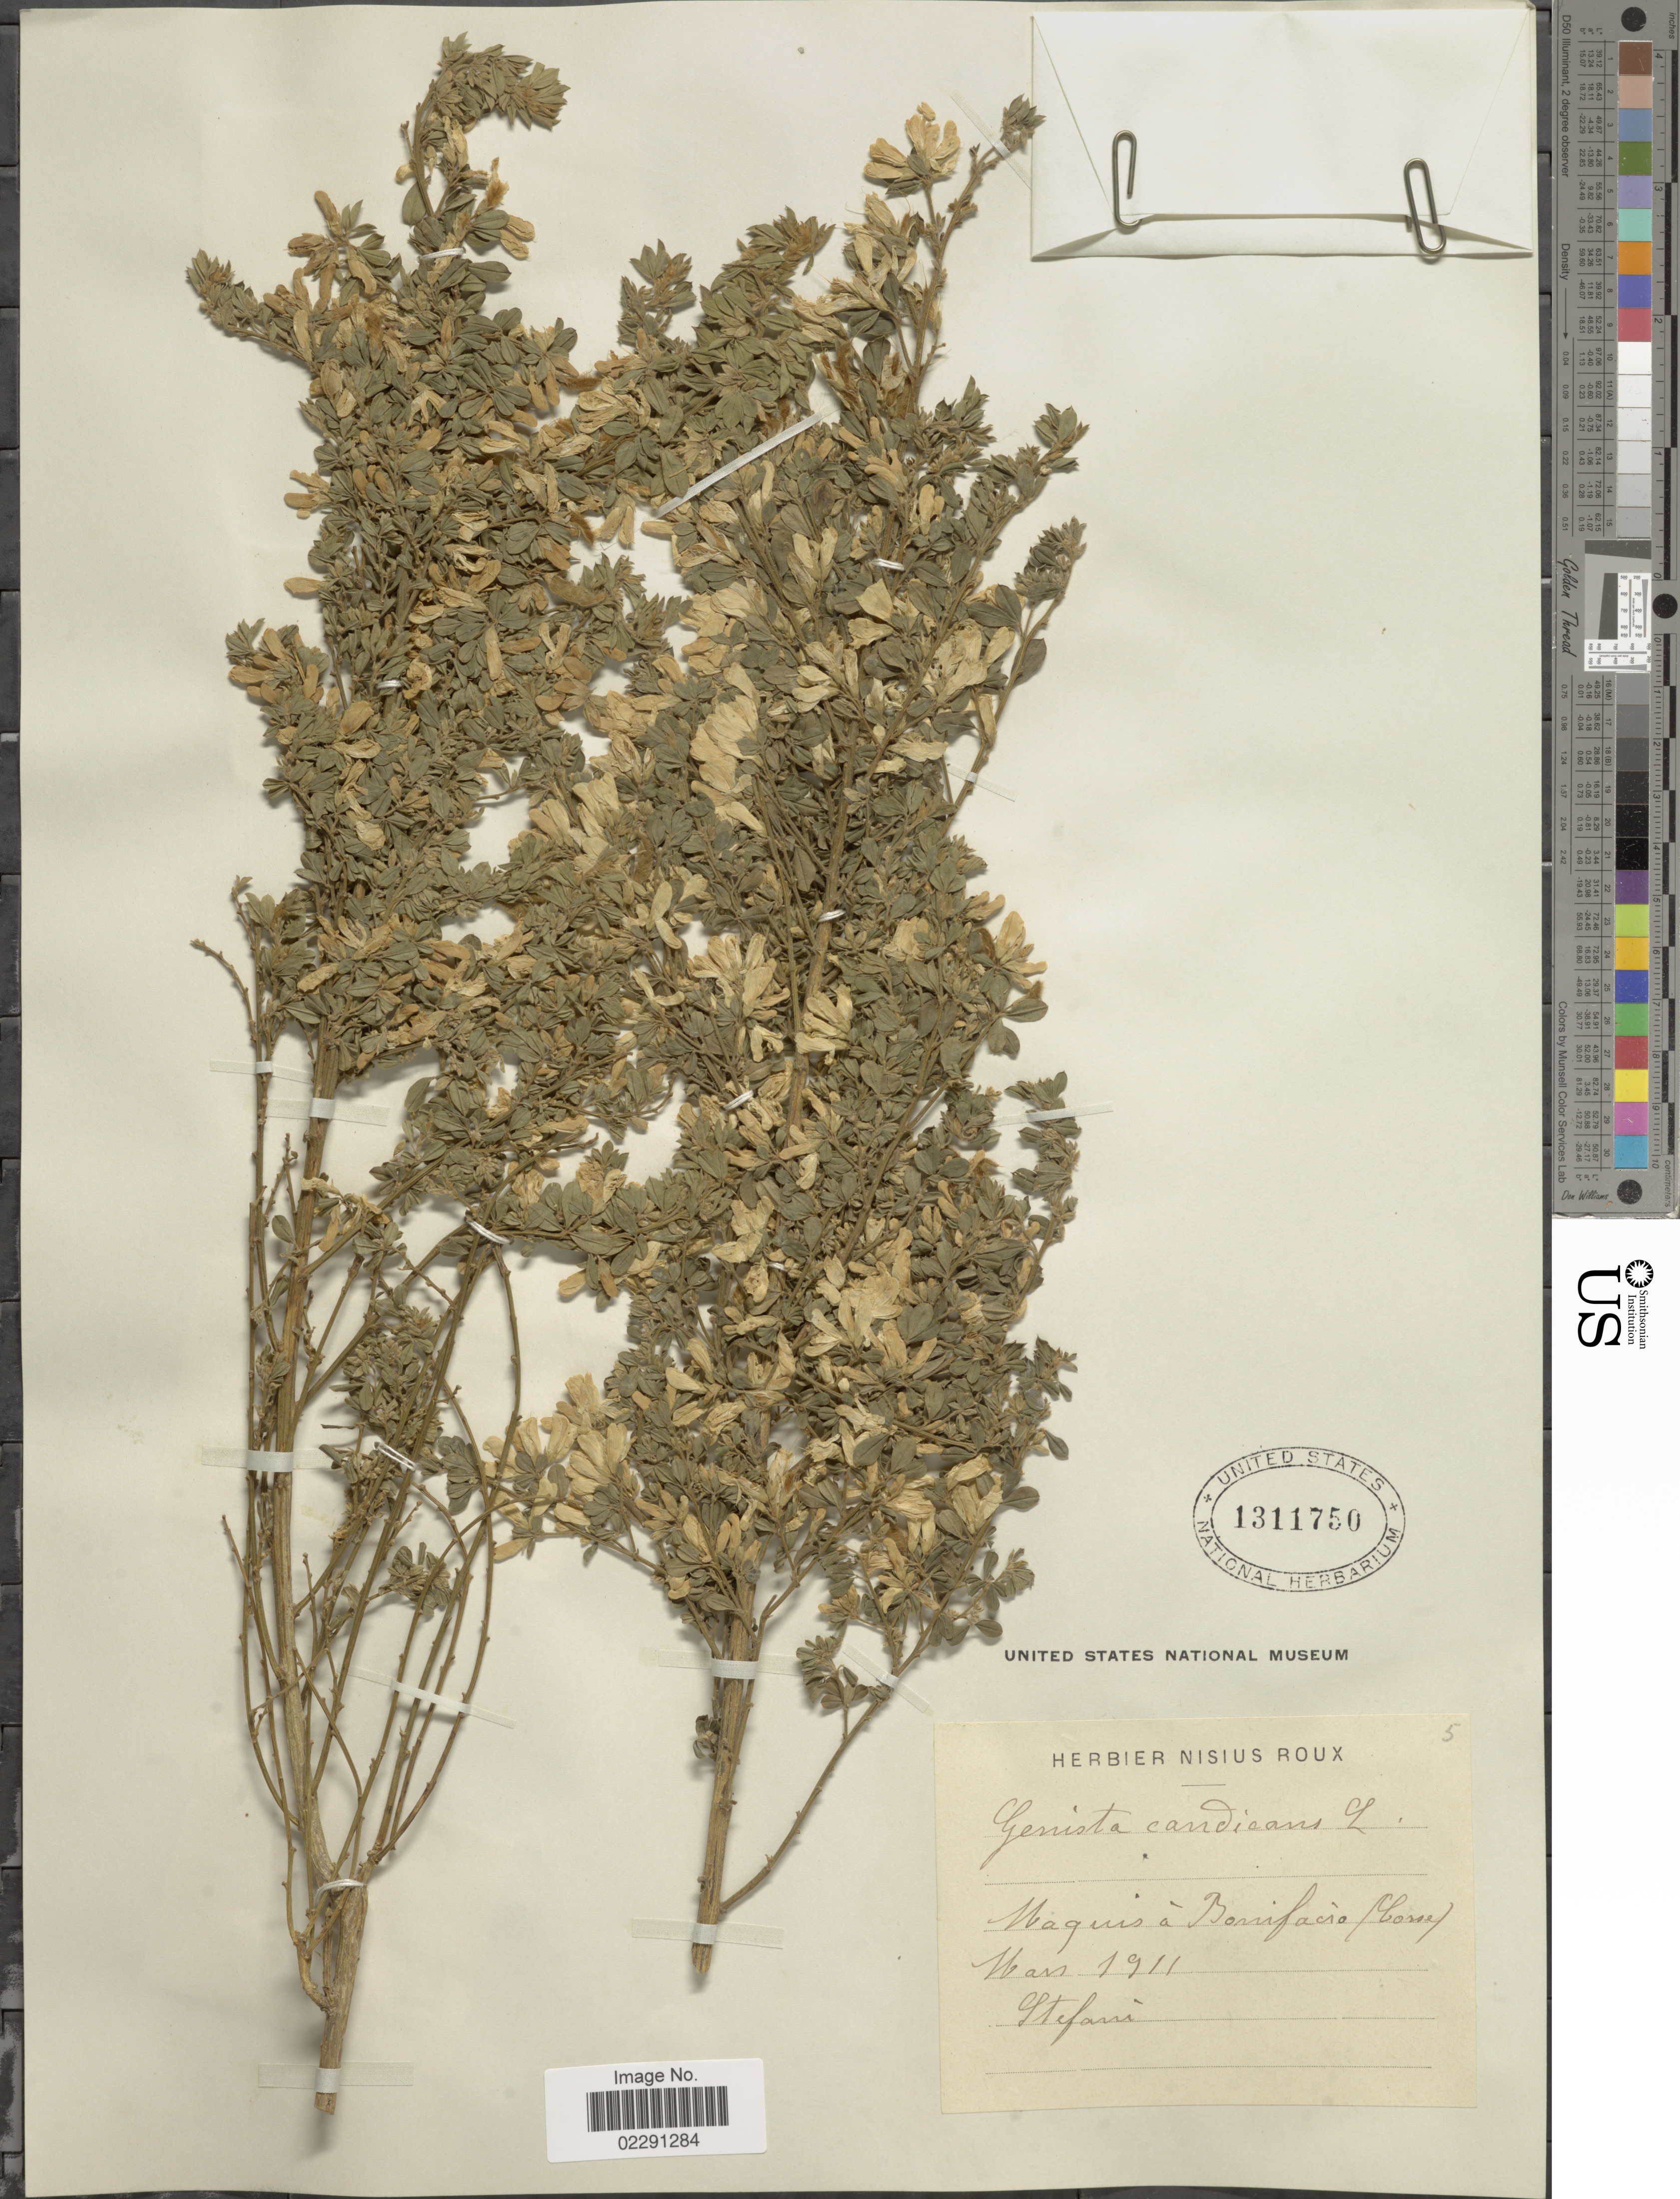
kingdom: Plantae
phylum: Tracheophyta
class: Magnoliopsida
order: Fabales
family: Fabaceae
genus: Genista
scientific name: Genista monspessulana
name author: (L.) L.A.S. Johnson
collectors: Stefani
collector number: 5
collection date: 1911-03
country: France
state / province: Corsica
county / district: Corse-du-Sud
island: Corse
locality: Maquis a Bonifacio (Corse). [interpreted]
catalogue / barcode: US 1311750